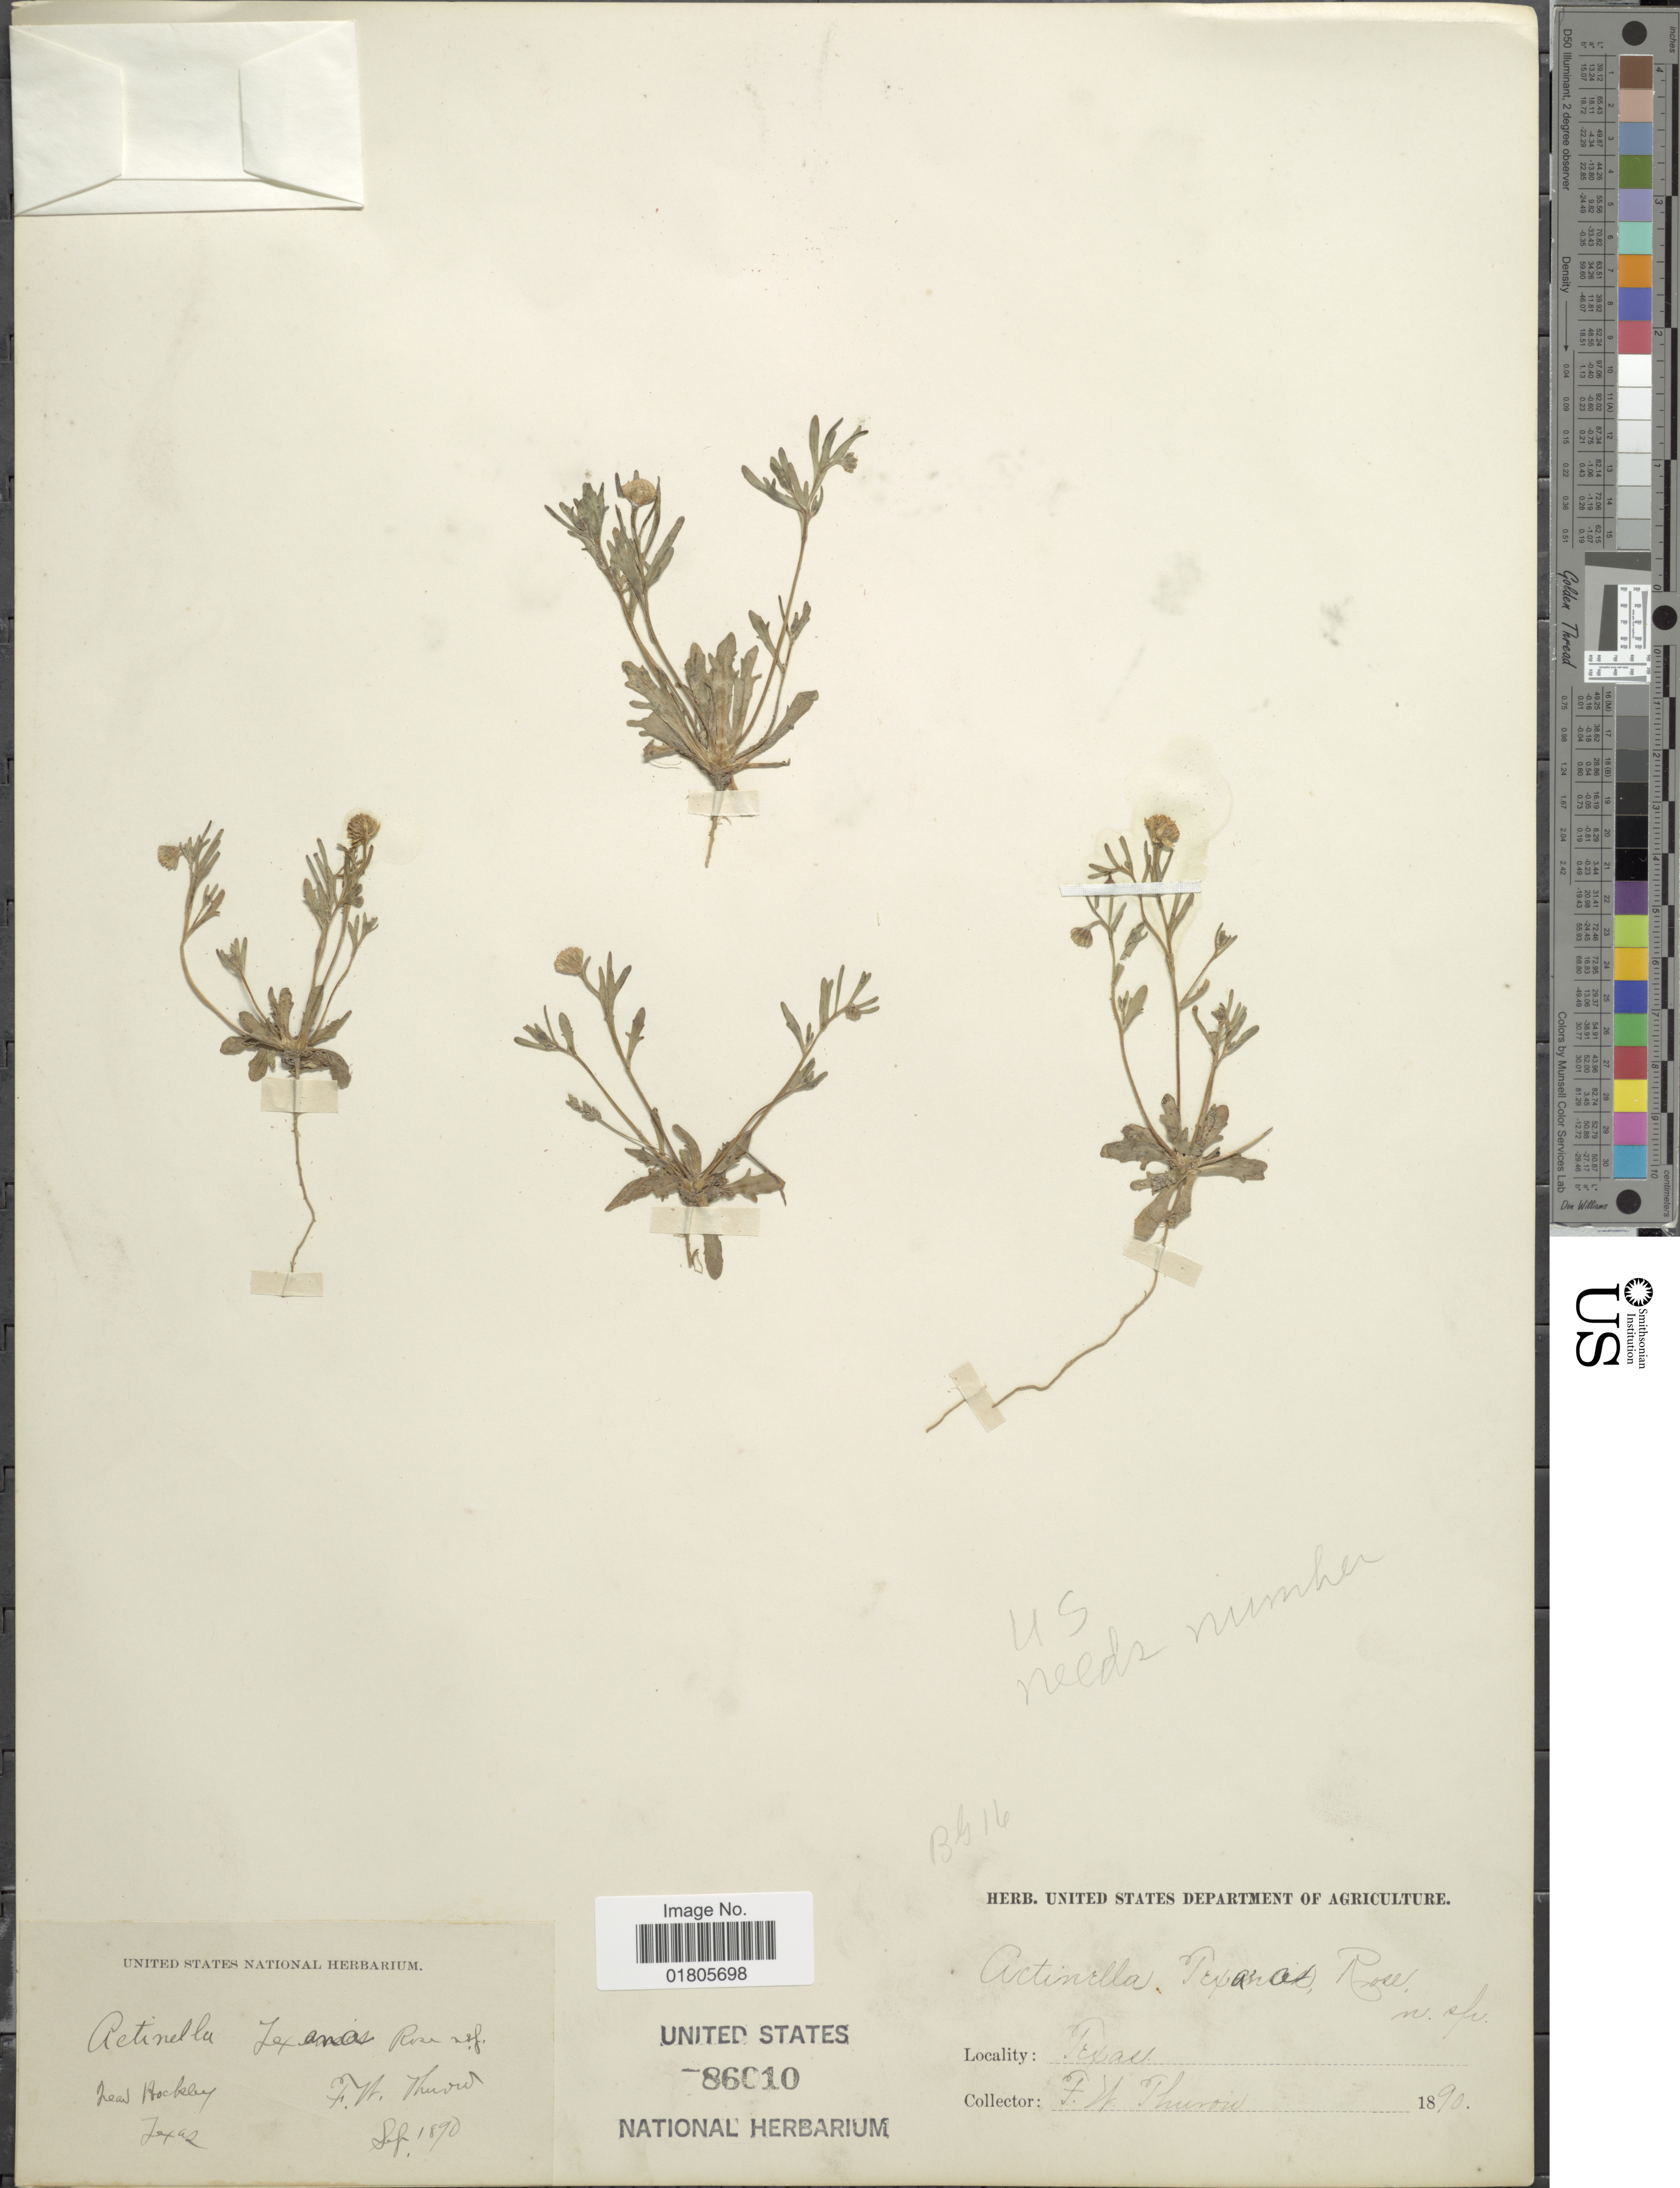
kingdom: Plantae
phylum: Tracheophyta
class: Magnoliopsida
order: Asterales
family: Asteraceae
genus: Actinea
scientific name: Actinea texana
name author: (J.M. Coult. & Rose) Cory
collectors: F. W. Thurow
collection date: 1890-09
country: United States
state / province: Texas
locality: Near Hockley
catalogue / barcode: US 86010